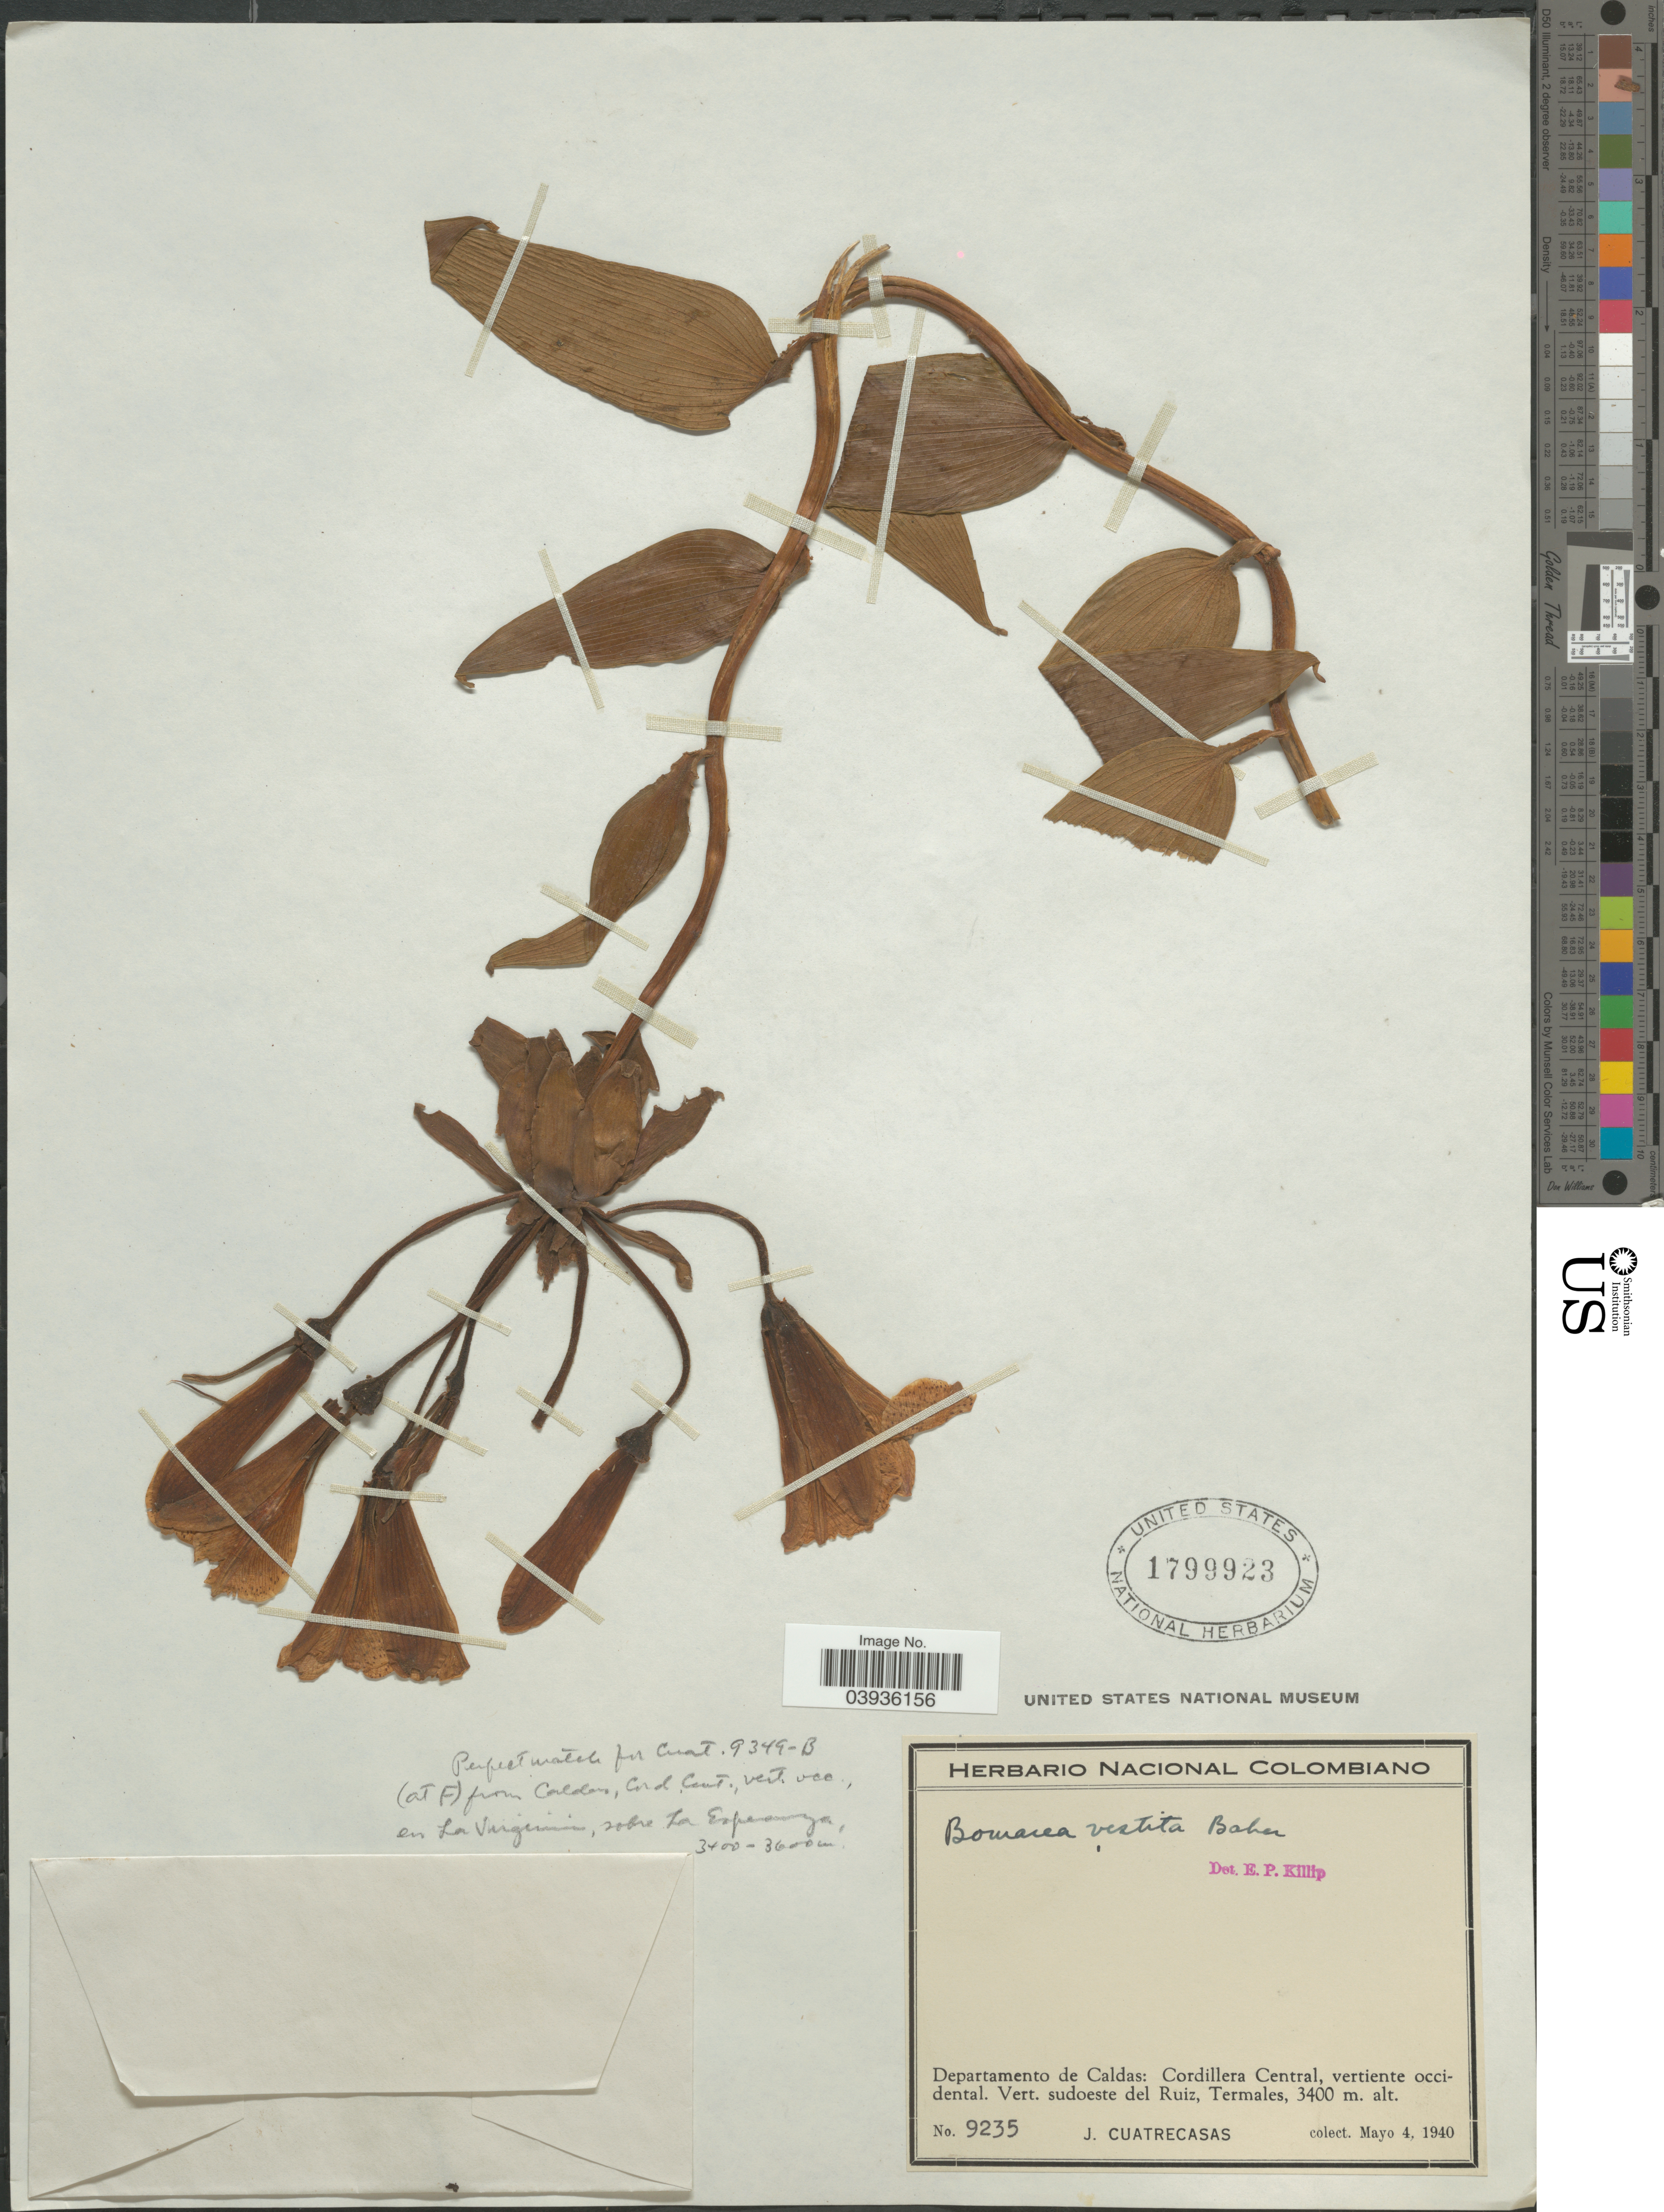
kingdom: Plantae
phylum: Tracheophyta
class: Liliopsida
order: Liliales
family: Alstroemeriaceae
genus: Bomarea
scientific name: Bomarea vestita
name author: Baker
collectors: J. Cuatrecasas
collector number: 9235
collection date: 1940-05-04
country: Colombia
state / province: Caldas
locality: Departamento de Caldas: Cordillera Central, vertiente occidental. Vert. sudoeste del Ruiz, Termales.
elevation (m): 3400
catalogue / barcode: US 1799923